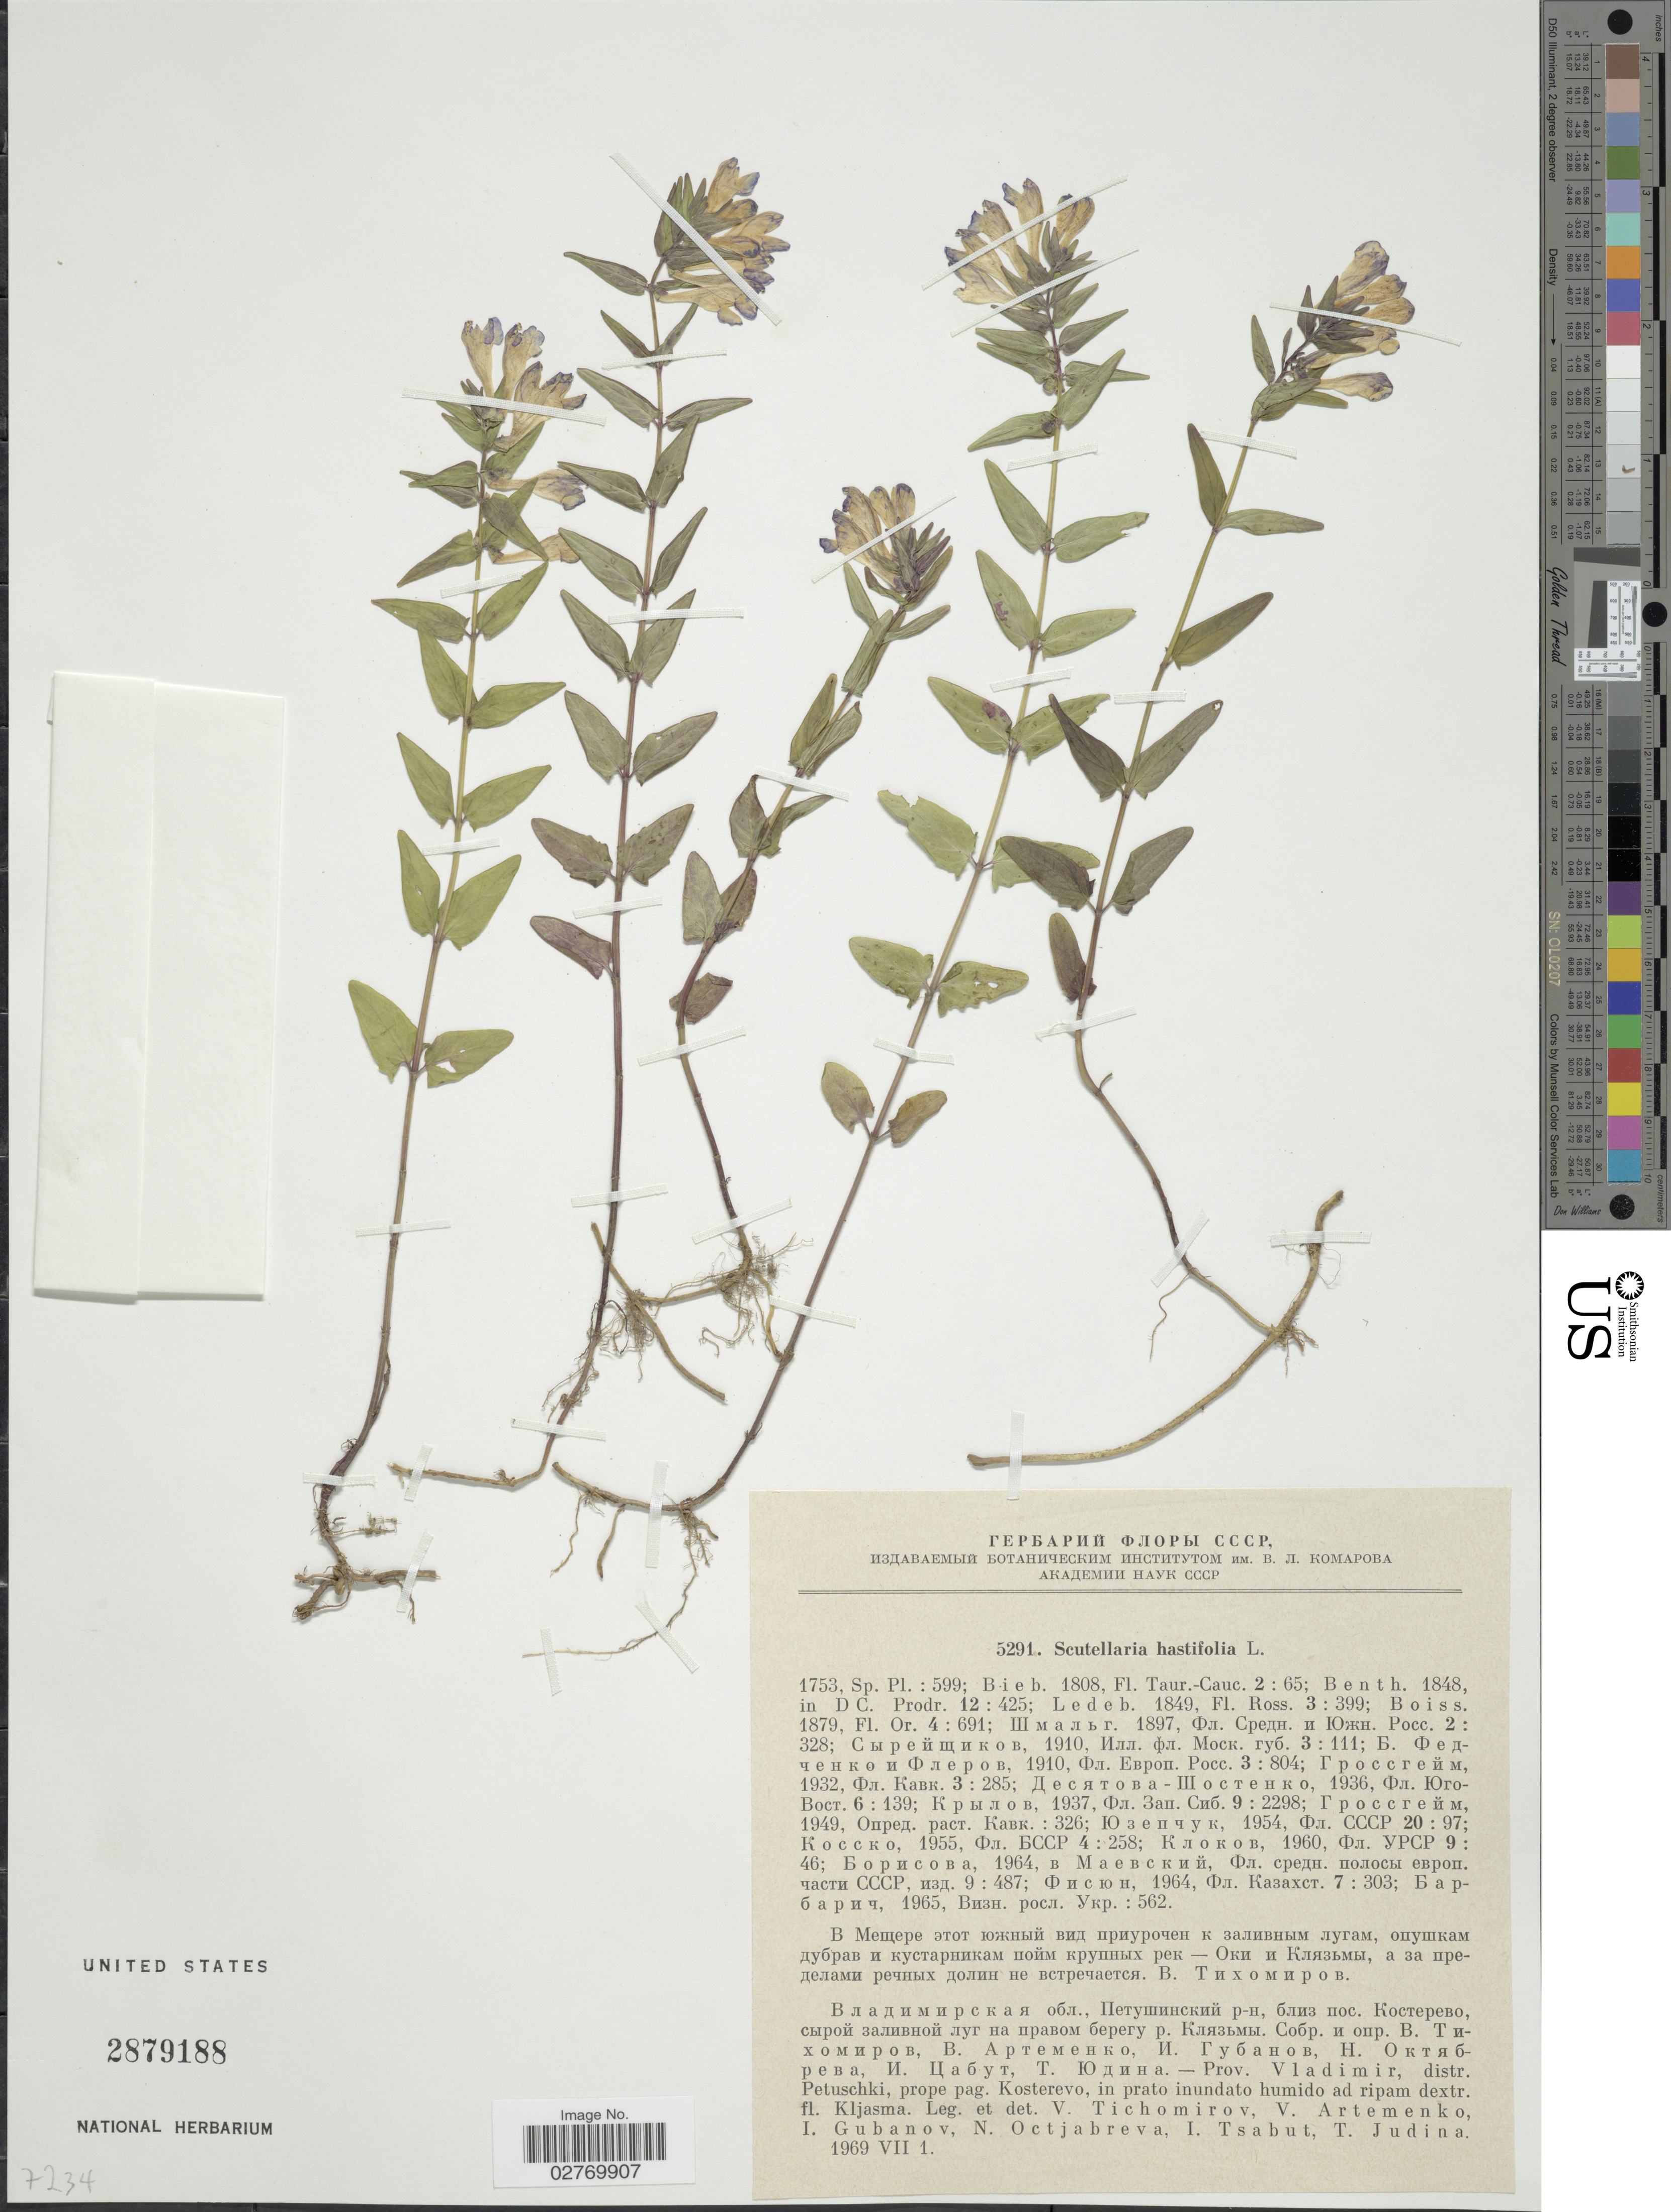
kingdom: Plantae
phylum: Tracheophyta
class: Magnoliopsida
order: Lamiales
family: Lamiaceae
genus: Scutellaria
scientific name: Scutellaria hastifolia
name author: L.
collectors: V. Tichomirov, V. Artemenko, I. Gubanov, N. Octjabreva & et al.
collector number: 5291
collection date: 1969-07-01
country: Russian Federation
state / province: Vladimir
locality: Prov. Vladimir, distr. Petuschki, prope pag. Kosterevo, in prato inundato humido ad ripam dextr. fl. Kljasma.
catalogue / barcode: US 2879188